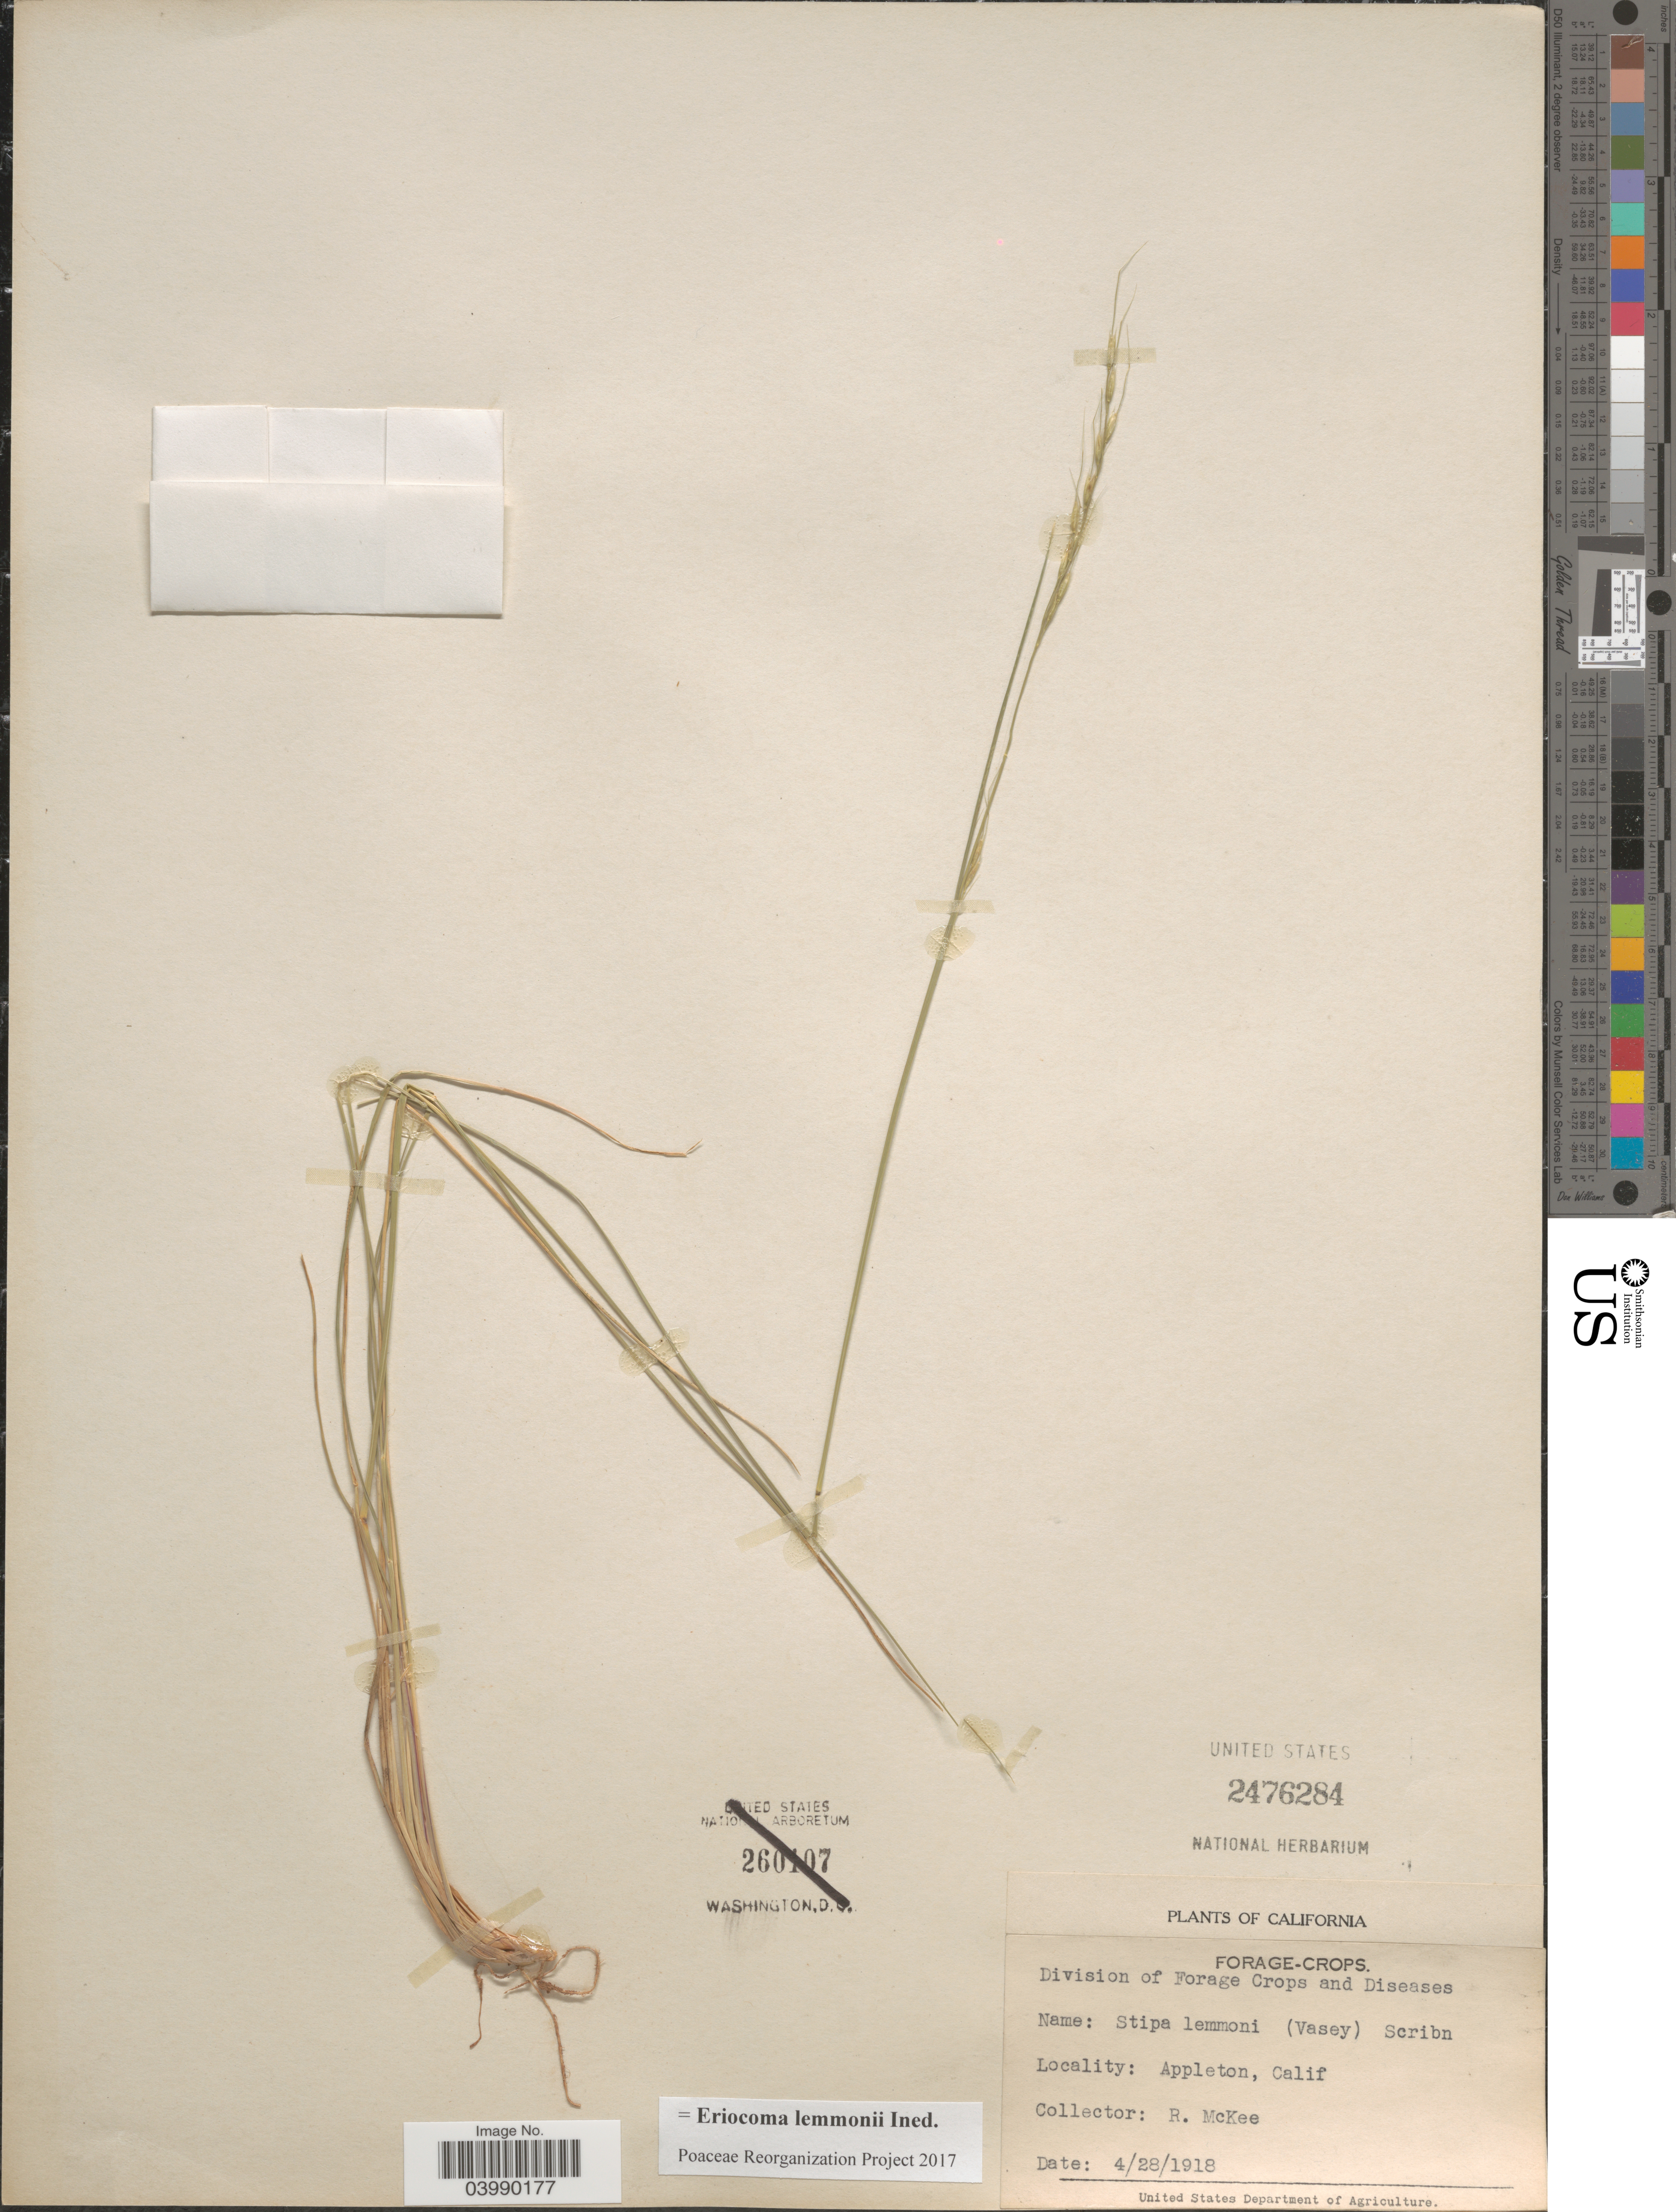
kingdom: Plantae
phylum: Tracheophyta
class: Liliopsida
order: Poales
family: Poaceae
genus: Eriocoma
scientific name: Eriocoma lemmonii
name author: (Vasey) Romasch.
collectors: R. Mckee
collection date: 1918-04-28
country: United States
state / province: California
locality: Appleton.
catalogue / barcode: US 2476284